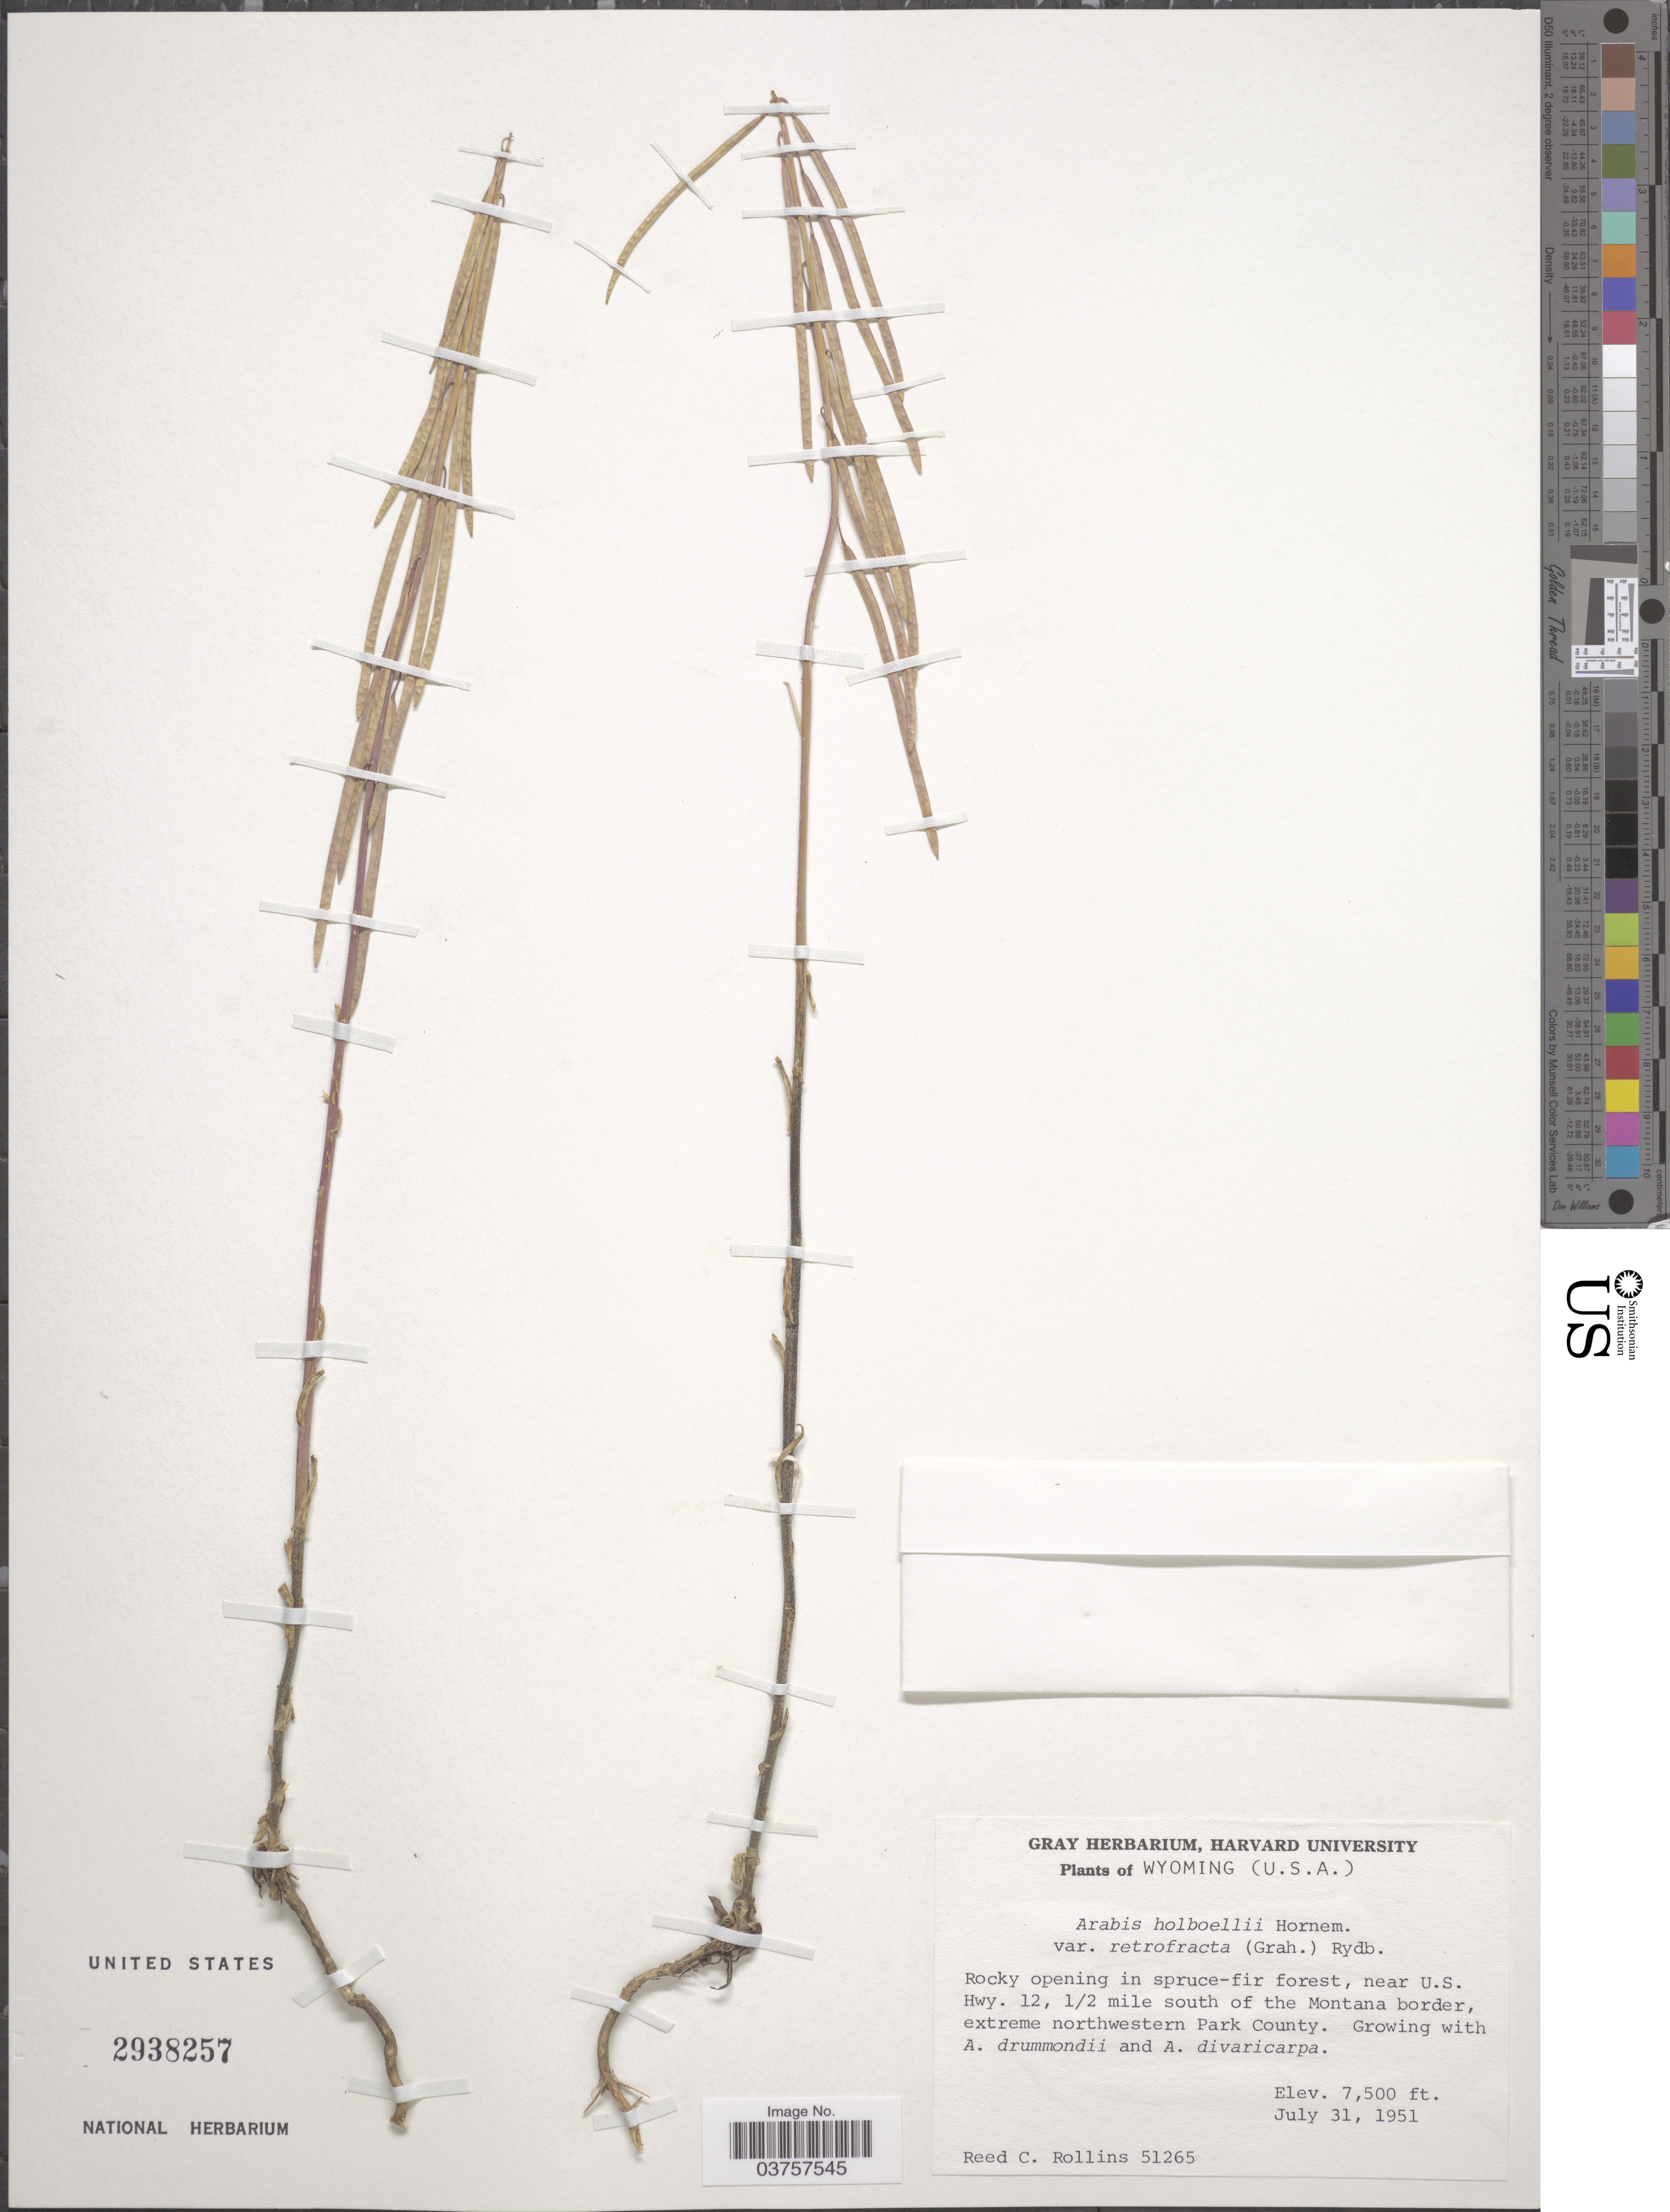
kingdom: Plantae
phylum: Tracheophyta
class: Magnoliopsida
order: Brassicales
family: Brassicaceae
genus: Arabis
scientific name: Arabis holboellii var. retrofracta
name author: Rydb.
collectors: R. C. Rollins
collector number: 51265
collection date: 1951-07-31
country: United States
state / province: Wyoming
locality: Near U.S. Hwy. 12, 1/2 mile south of the Montana border, extreme northwestern Park County.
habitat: rocky opening in spruce-fir forest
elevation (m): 2286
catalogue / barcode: US 2938257